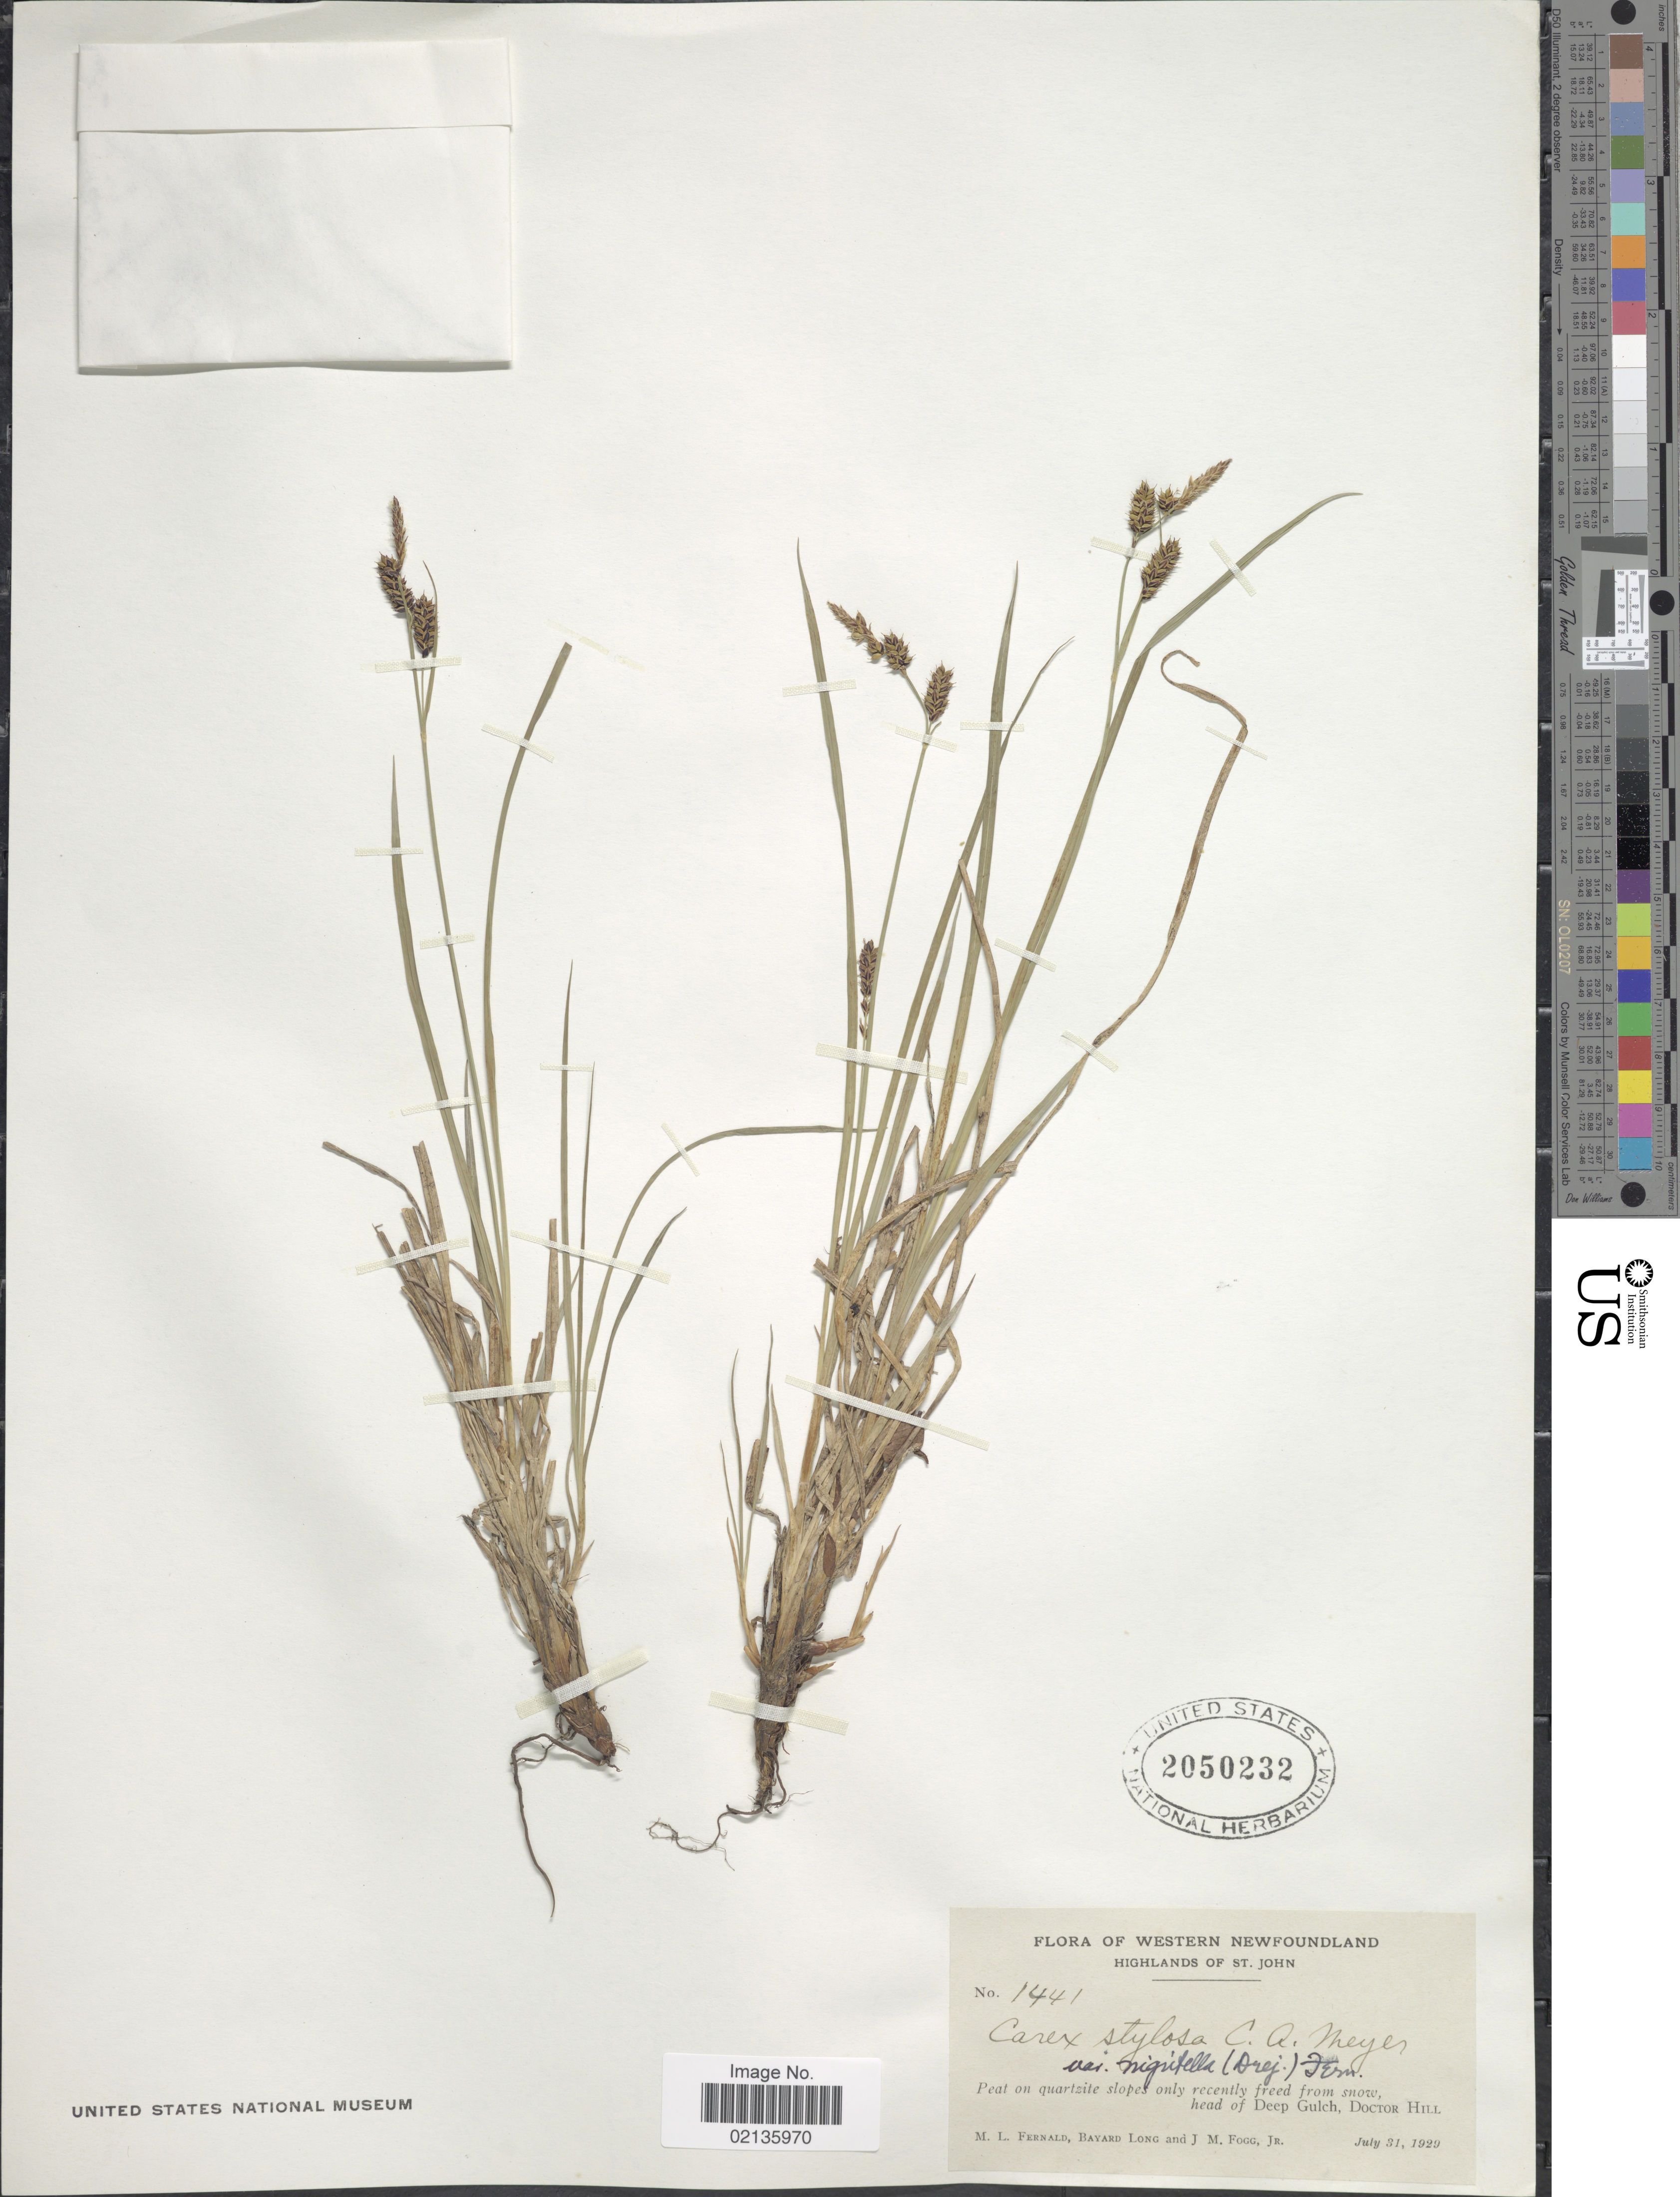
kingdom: Plantae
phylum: Tracheophyta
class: Liliopsida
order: Poales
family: Cyperaceae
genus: Carex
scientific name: Carex stylosa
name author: C.A. Mey.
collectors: M. L. Fernald, B. Long & J. Fogg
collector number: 1441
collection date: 1929-07-31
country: Canada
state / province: Newfoundland and Labrador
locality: Western Newfoundland, head of Deep Gulch, Doctor Hill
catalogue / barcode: US 2050232